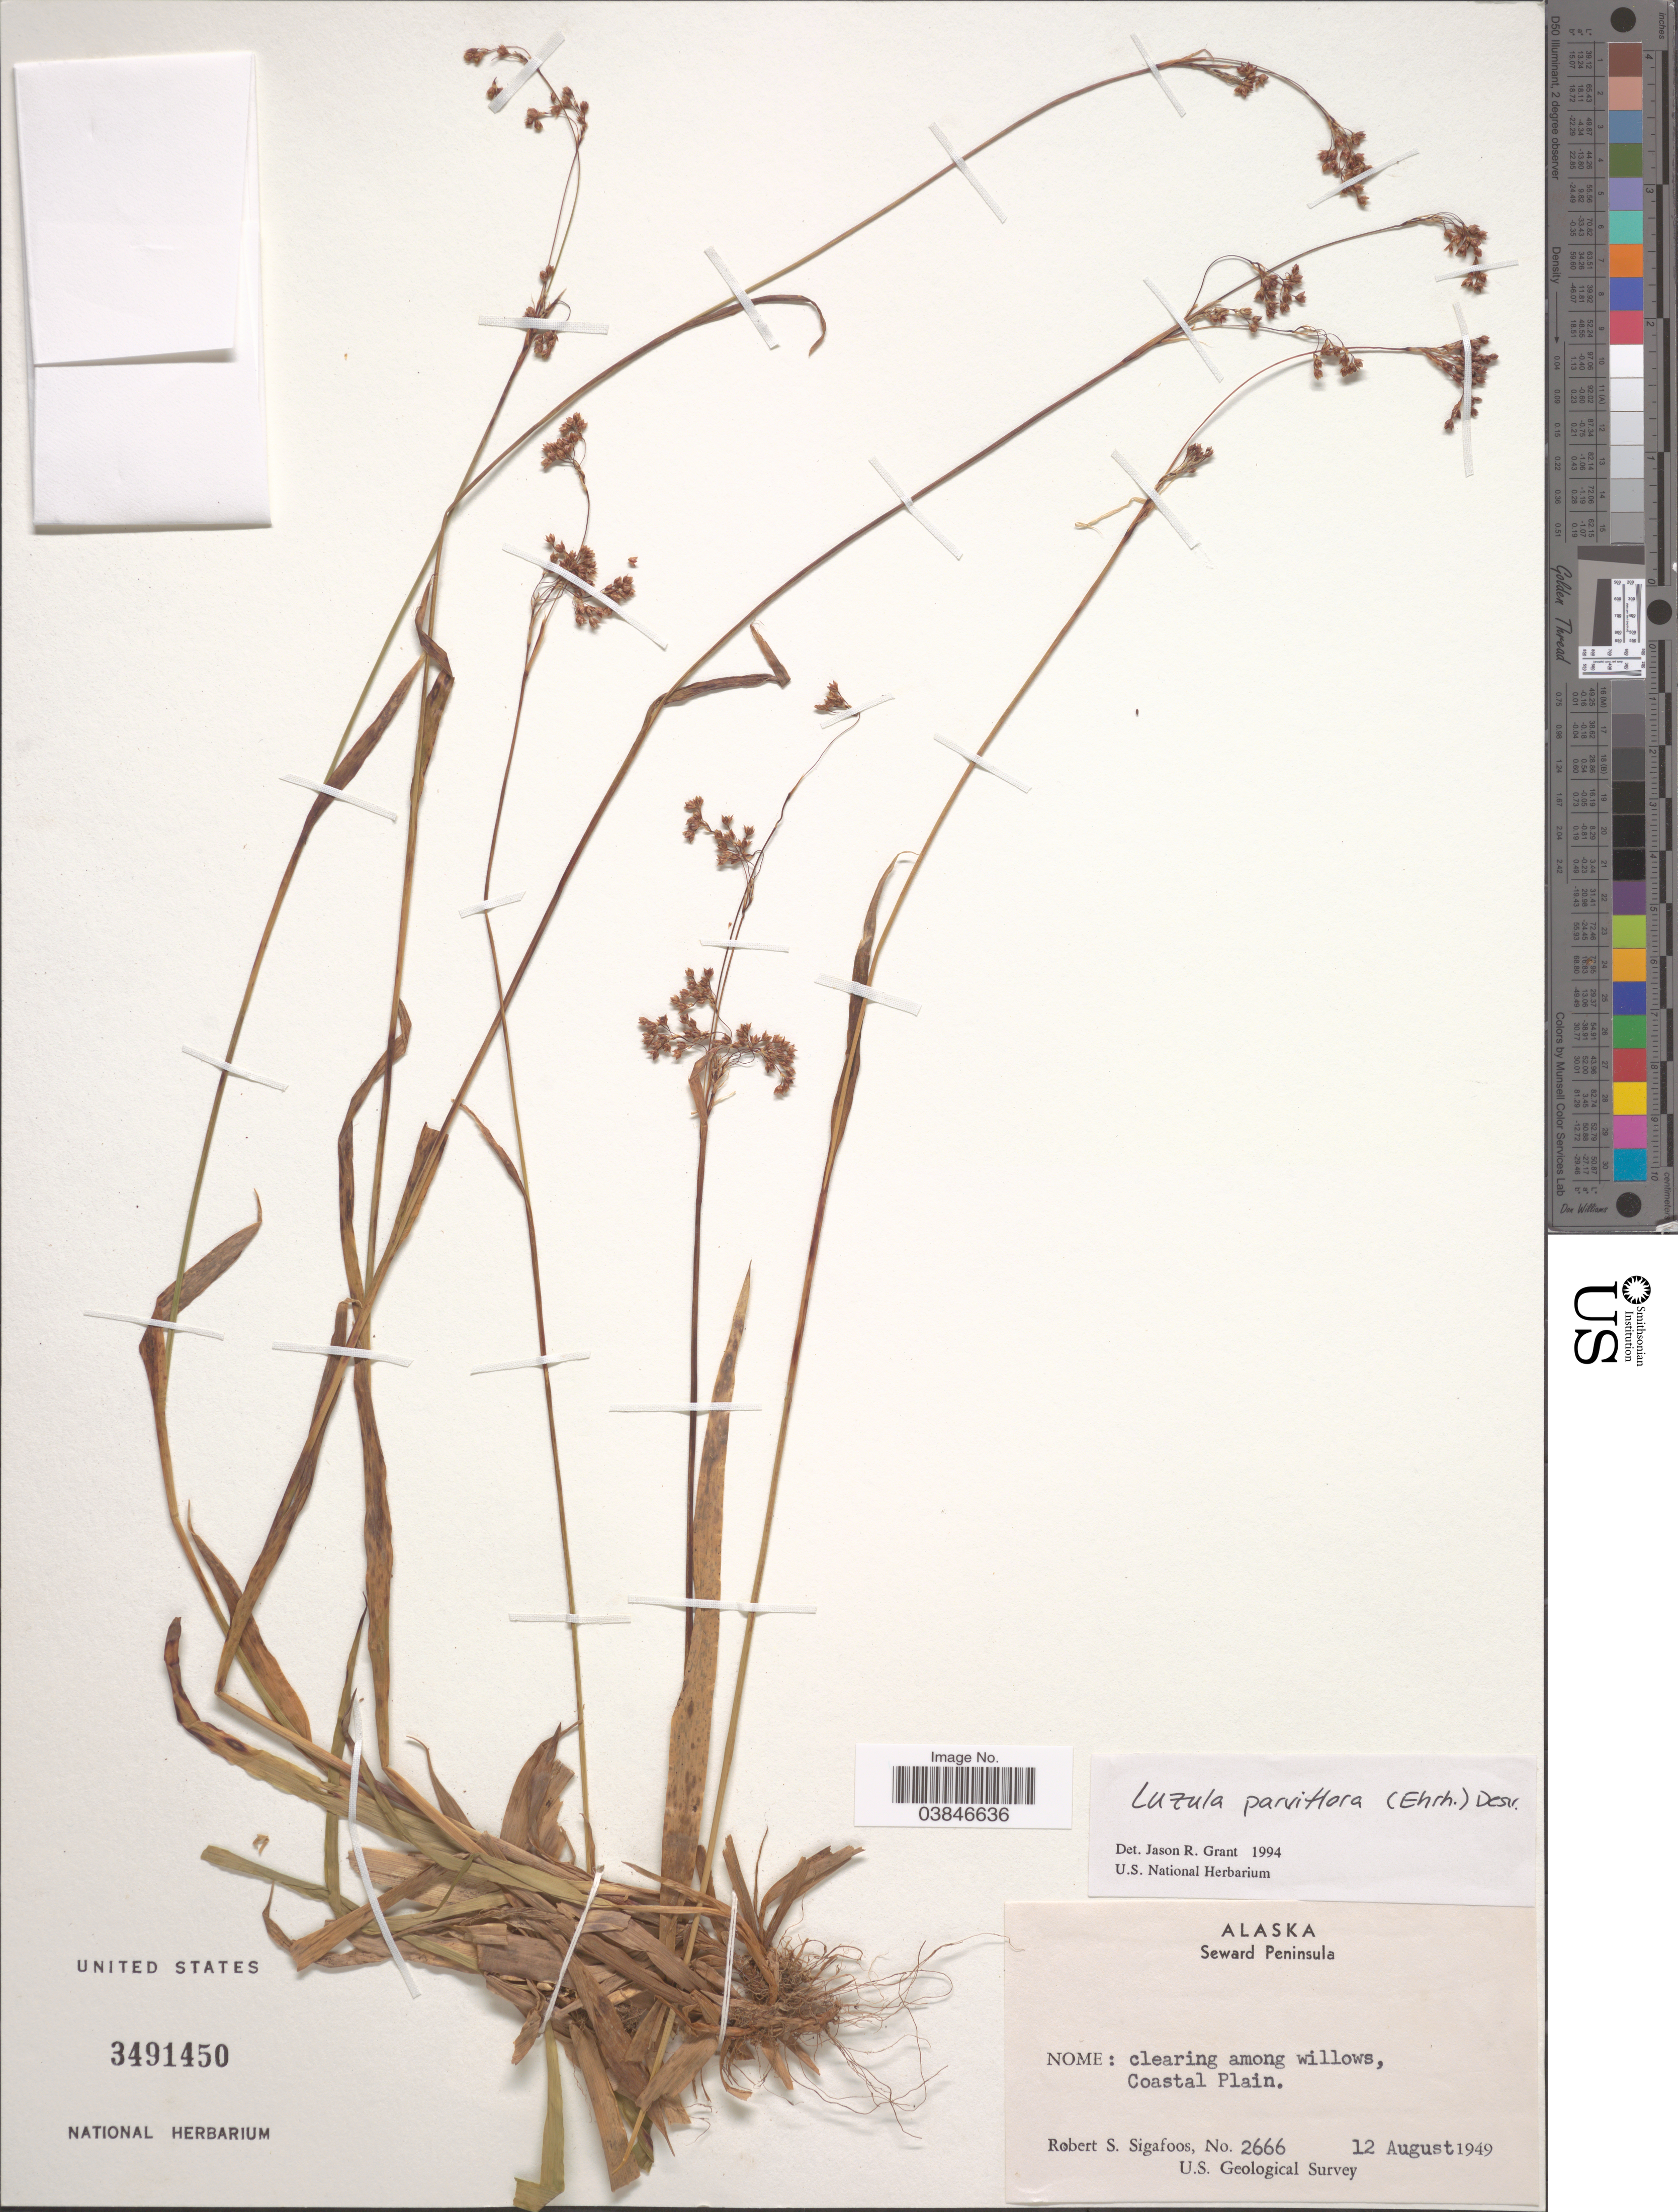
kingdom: Plantae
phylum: Tracheophyta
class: Liliopsida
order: Poales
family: Juncaceae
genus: Luzula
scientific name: Luzula parviflora subsp. parviflora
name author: (Ehrh.) Desv.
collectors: R. Sigafoos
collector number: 2666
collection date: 1949-08-12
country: United States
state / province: Alaska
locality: Seward Peninsula. Nome: clearing among willows, Coastal Plain.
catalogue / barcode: US 3491450